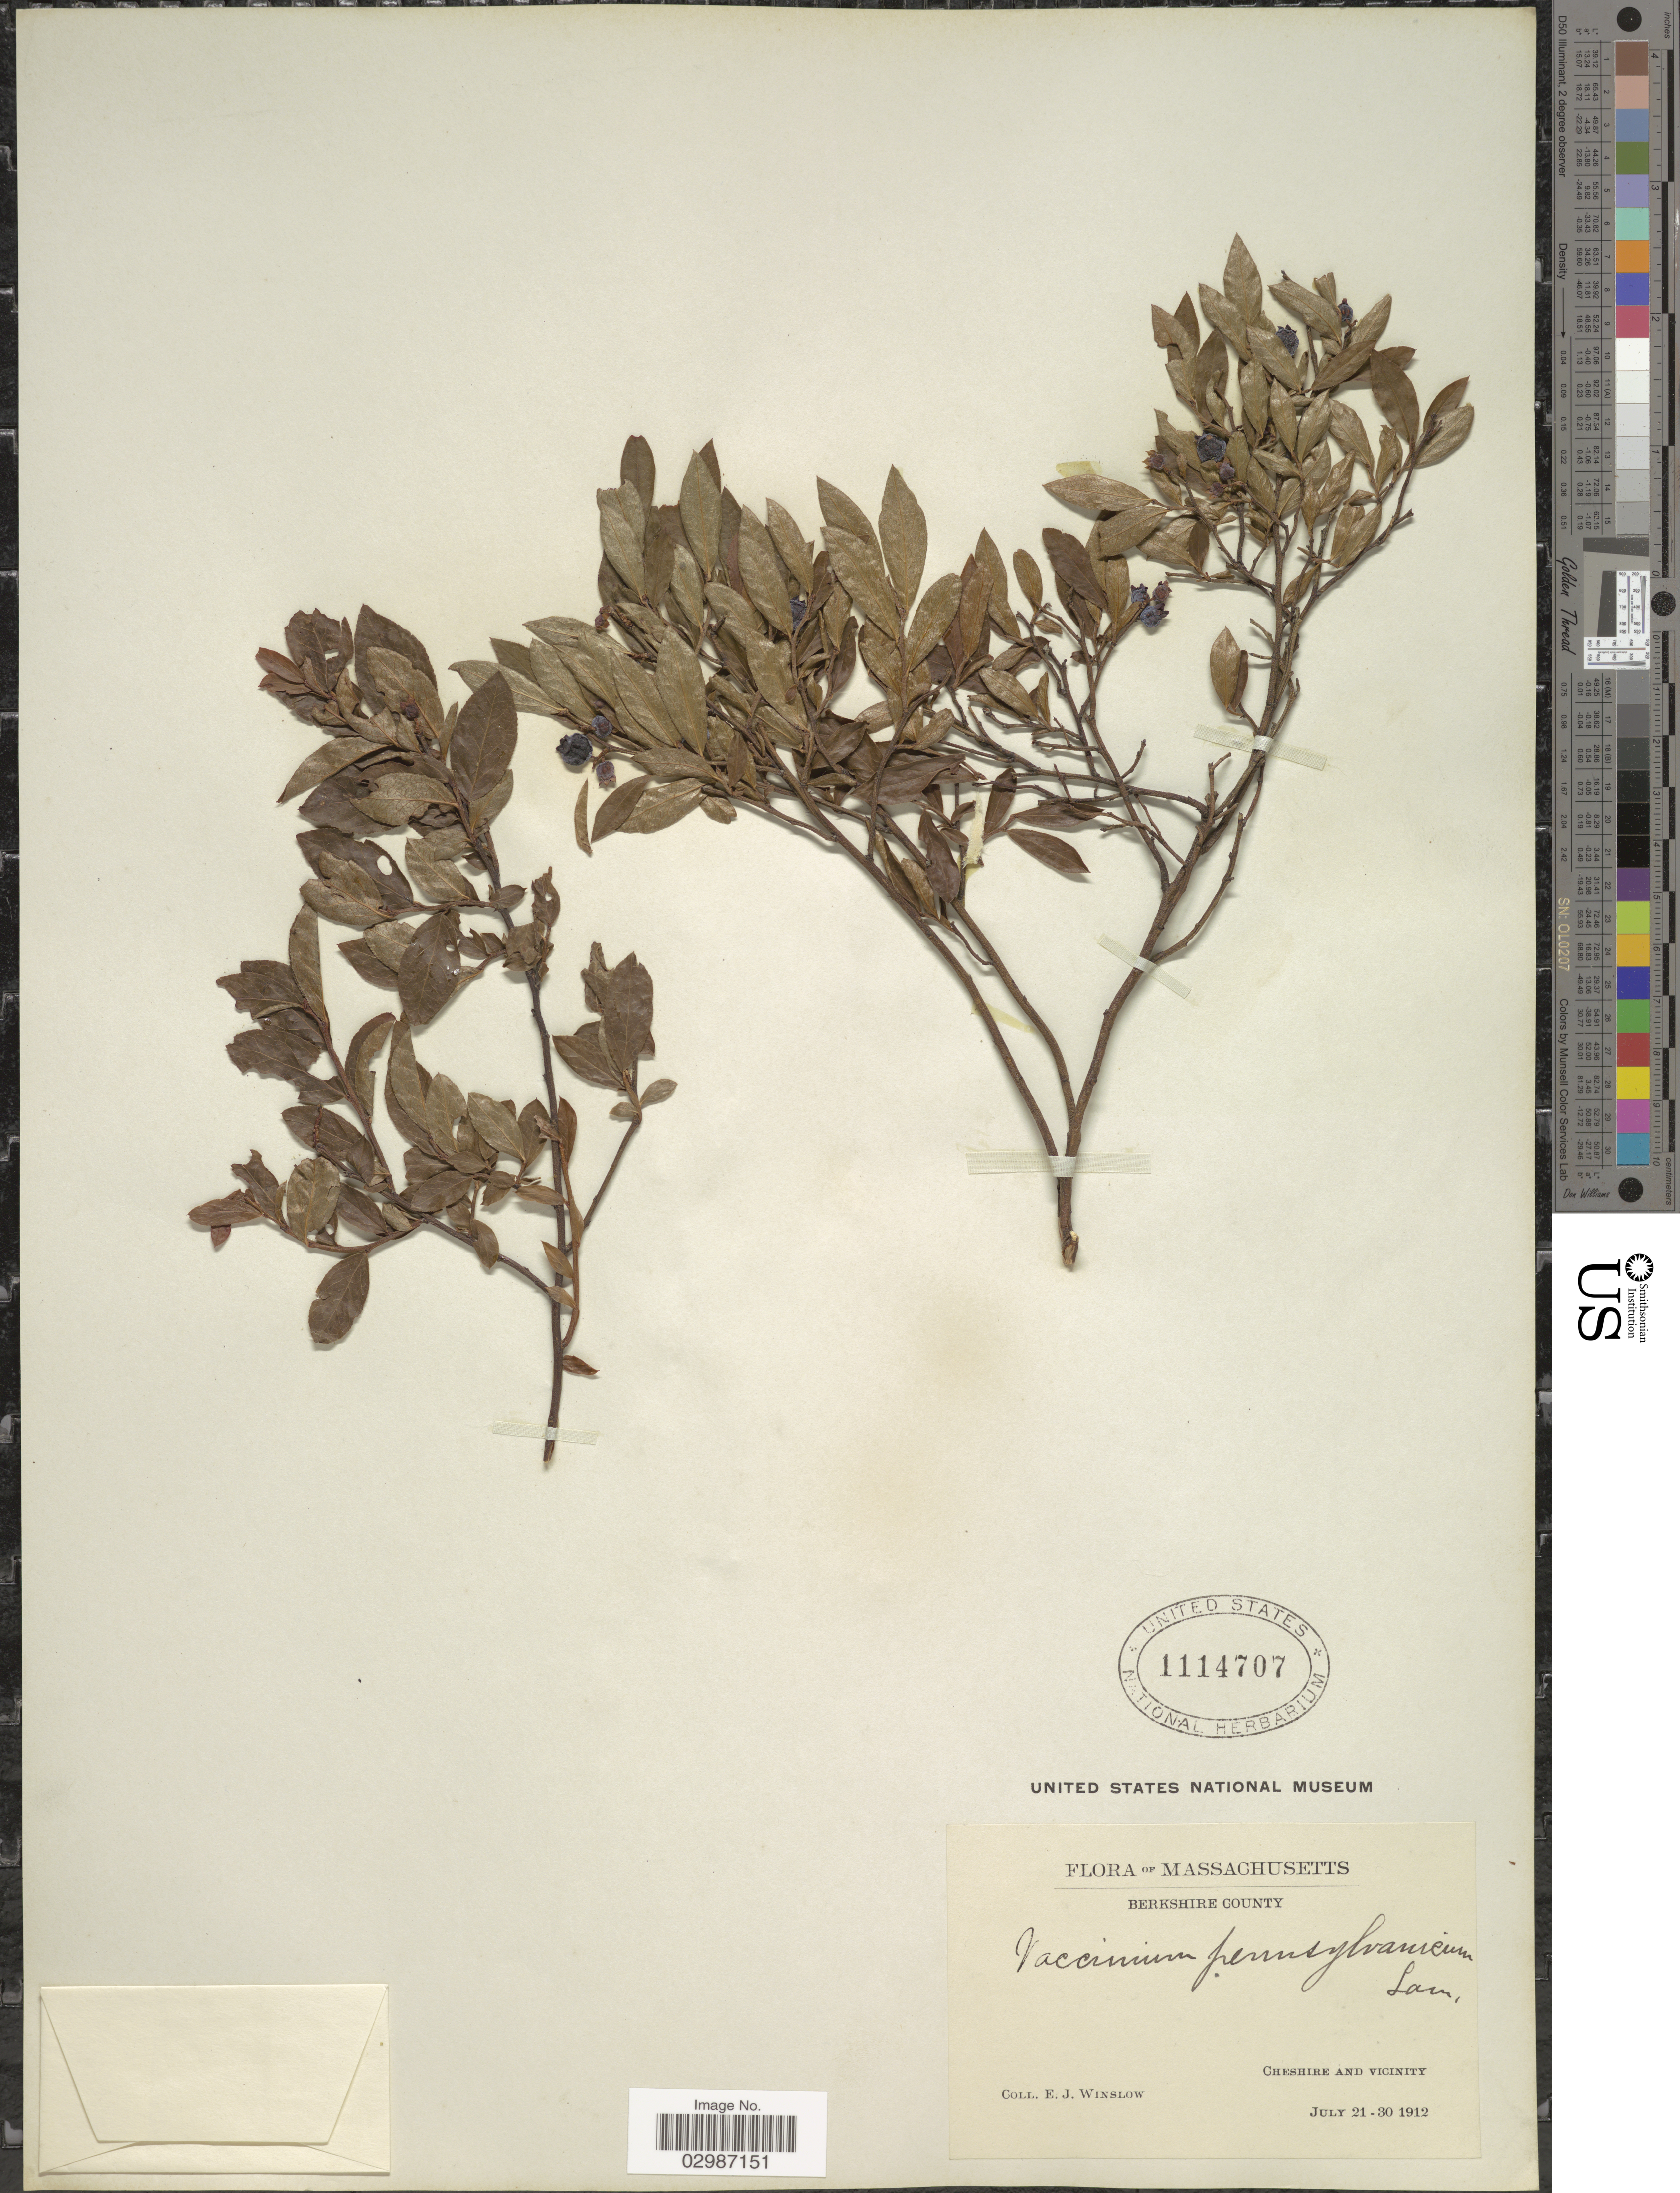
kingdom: Plantae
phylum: Tracheophyta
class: Magnoliopsida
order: Ericales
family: Ericaceae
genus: Vaccinium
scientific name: Vaccinium angustifolium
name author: Aiton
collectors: E. Winslow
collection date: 1912-07-21/1912-07-30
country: United States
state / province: Massachusetts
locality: Berkshire County. Cheshire and vicinity.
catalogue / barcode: US 1114707